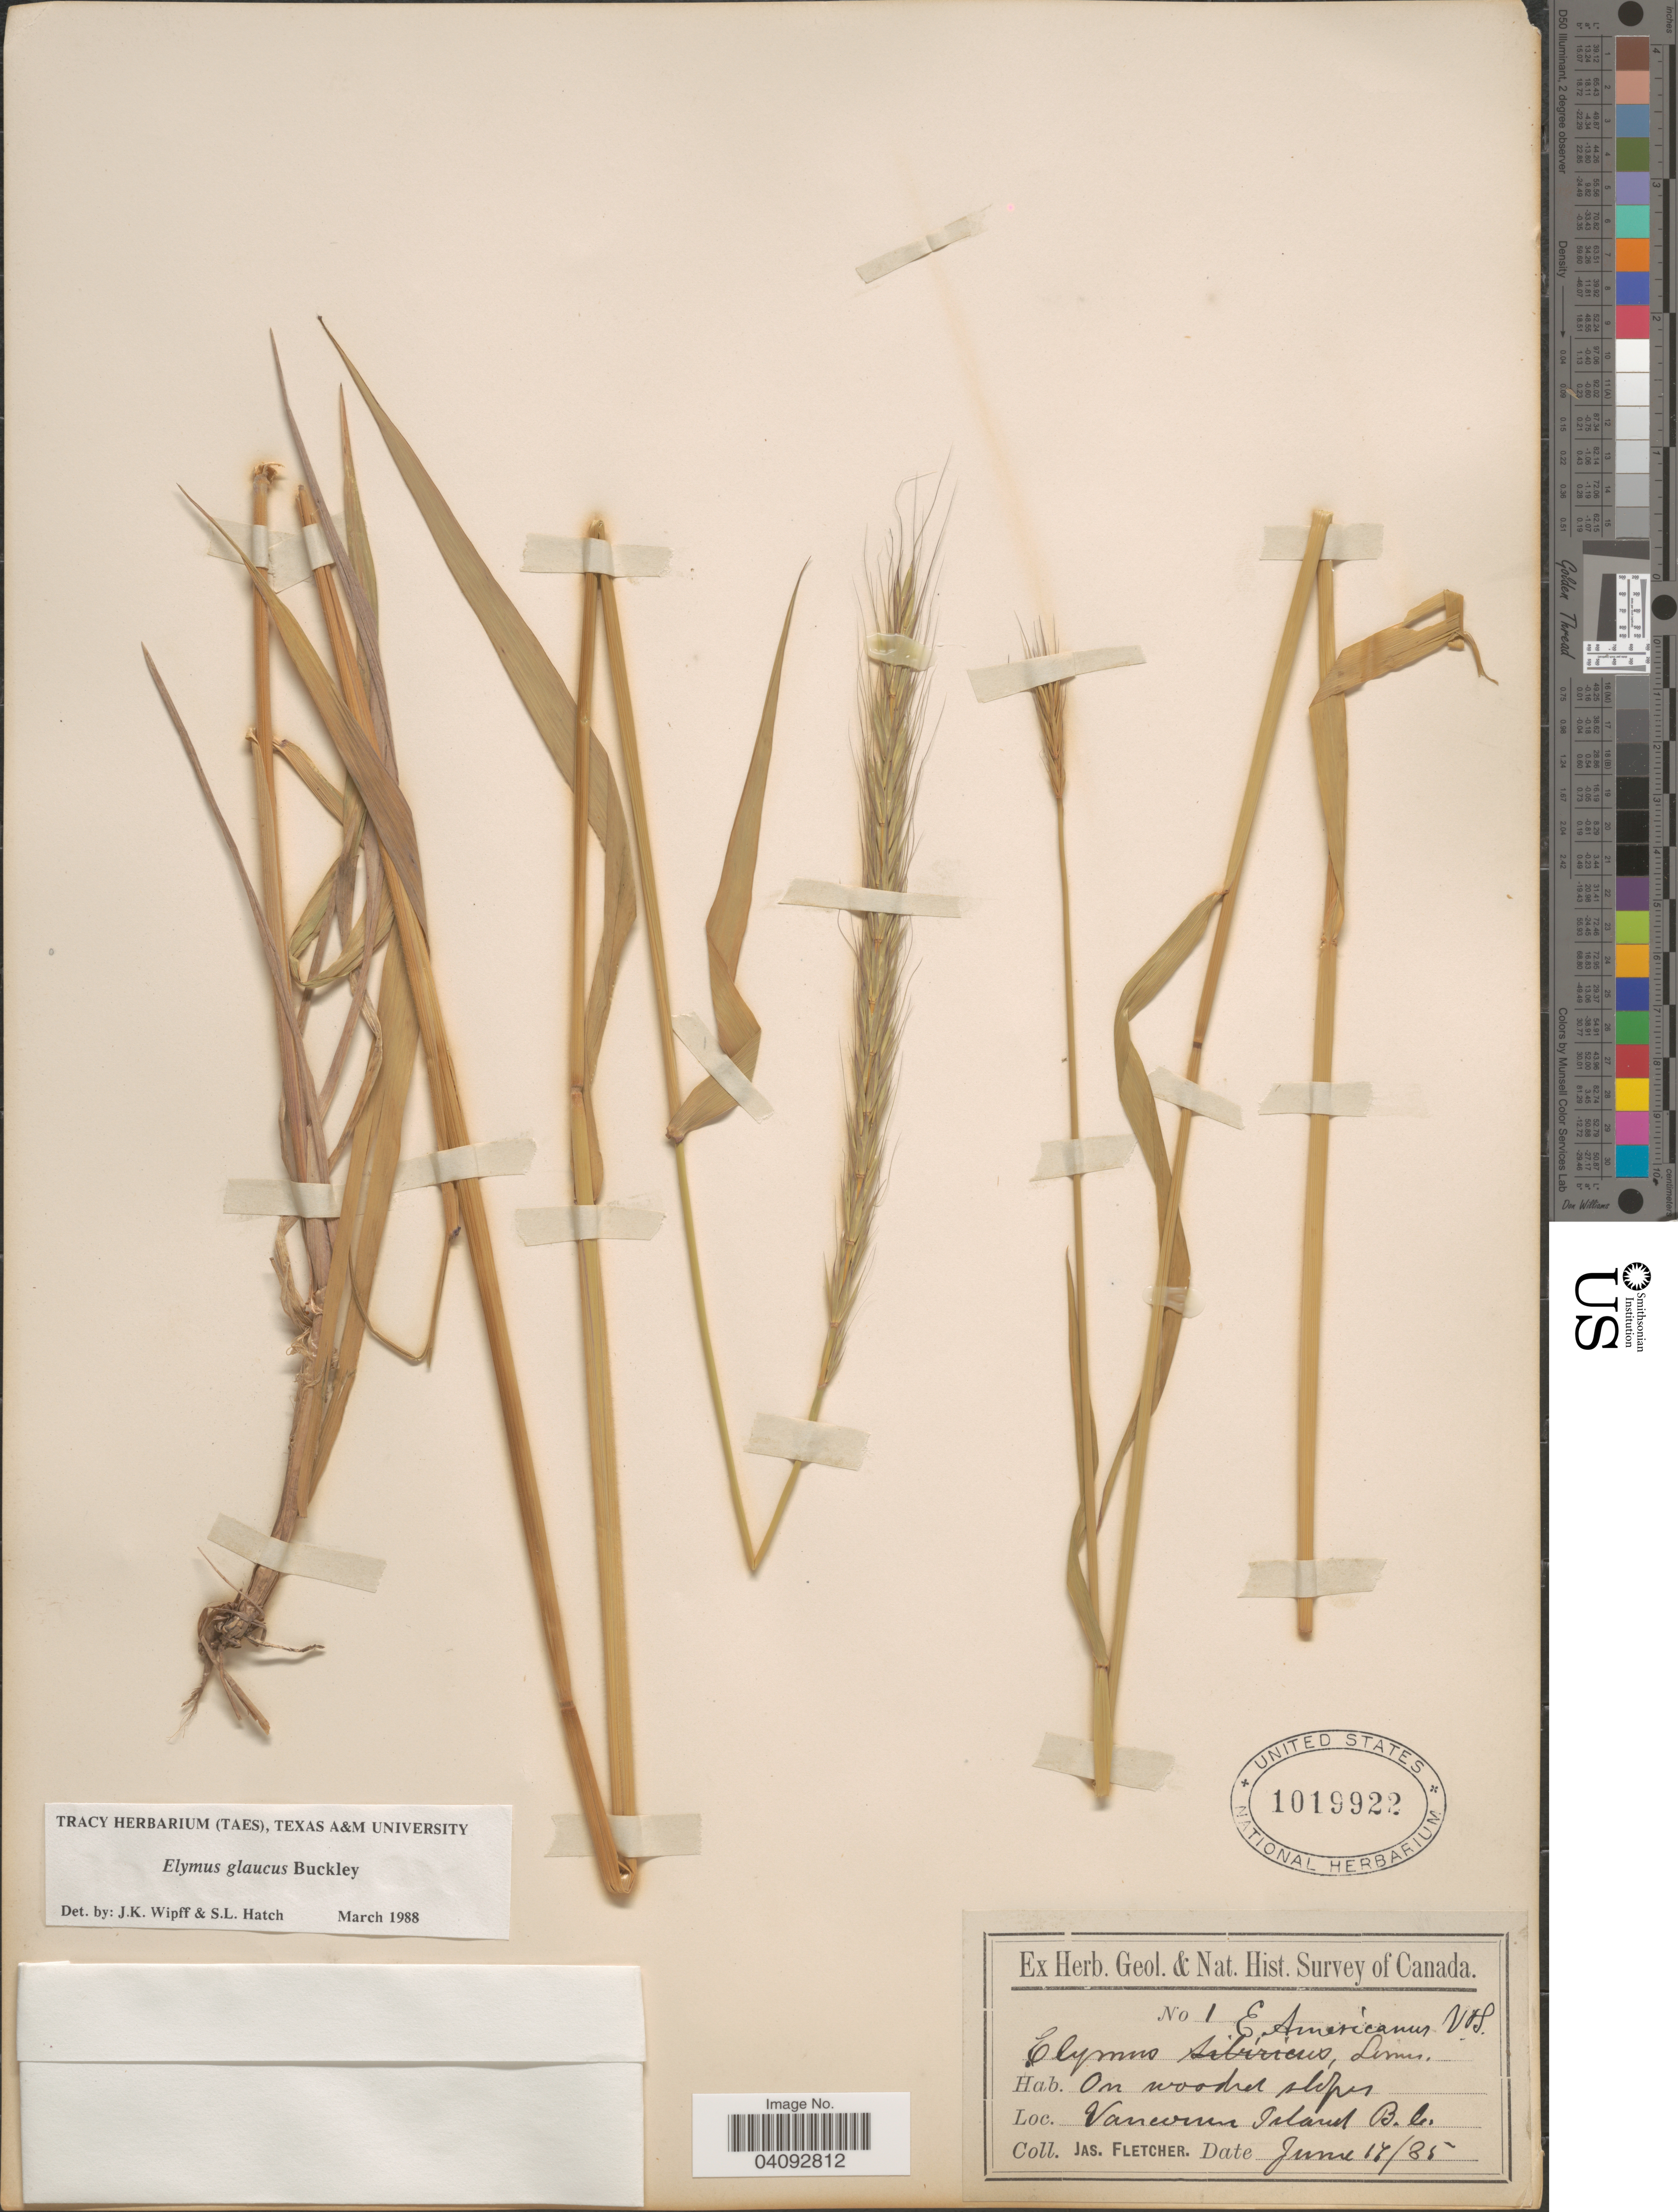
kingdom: Plantae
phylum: Tracheophyta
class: Liliopsida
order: Poales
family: Poaceae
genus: Elymus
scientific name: Elymus glaucus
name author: Buckley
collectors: J. Fletcher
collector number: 1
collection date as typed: Transcribed d/m/y: 17/6/85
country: Canada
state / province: British Columbia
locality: Geol. & Nat. Hist. Survey of Canada. On wooded slopes. Vancouver Island.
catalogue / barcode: US 1019922